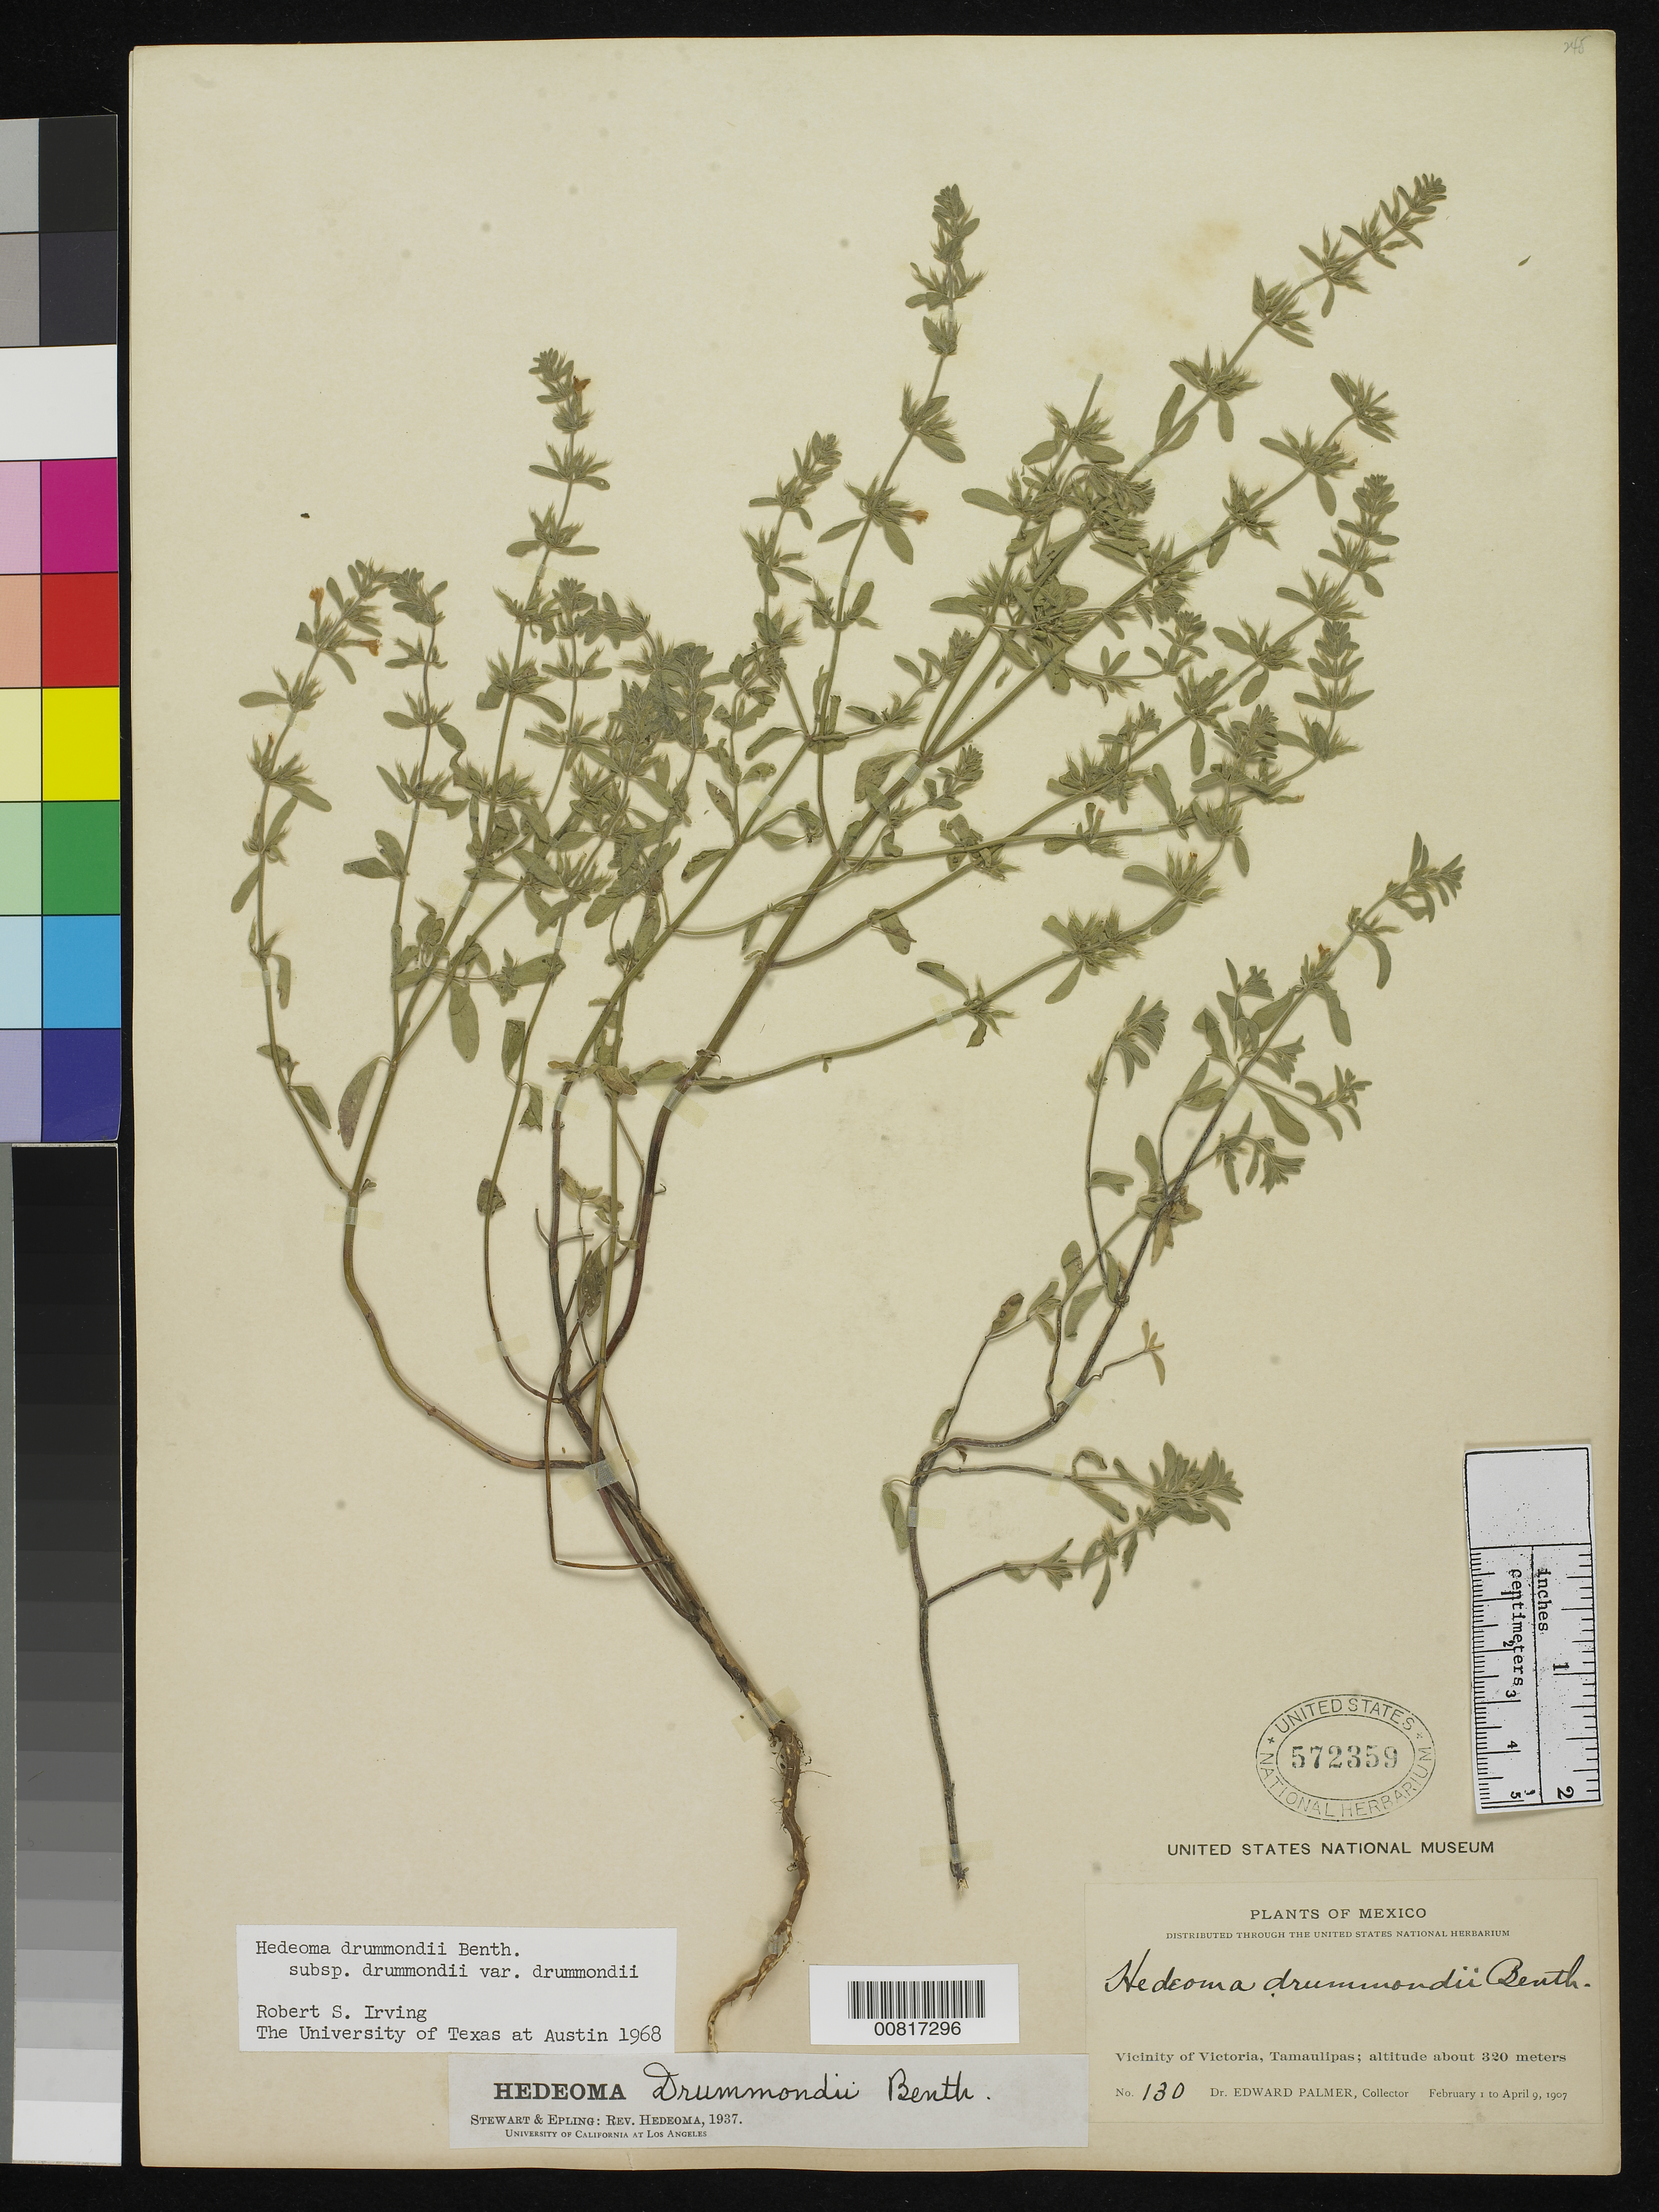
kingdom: Plantae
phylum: Tracheophyta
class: Magnoliopsida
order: Lamiales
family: Lamiaceae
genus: Hedeoma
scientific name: Hedeoma drummondii subsp. drummondii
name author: Benth.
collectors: E. Palmer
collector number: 130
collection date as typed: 01 Feb 1907 to 09 Apr 1907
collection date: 1907-02-01/1907-04-09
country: Mexico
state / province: Tamaulipas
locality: Vicinity of Victoria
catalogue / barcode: US 572359